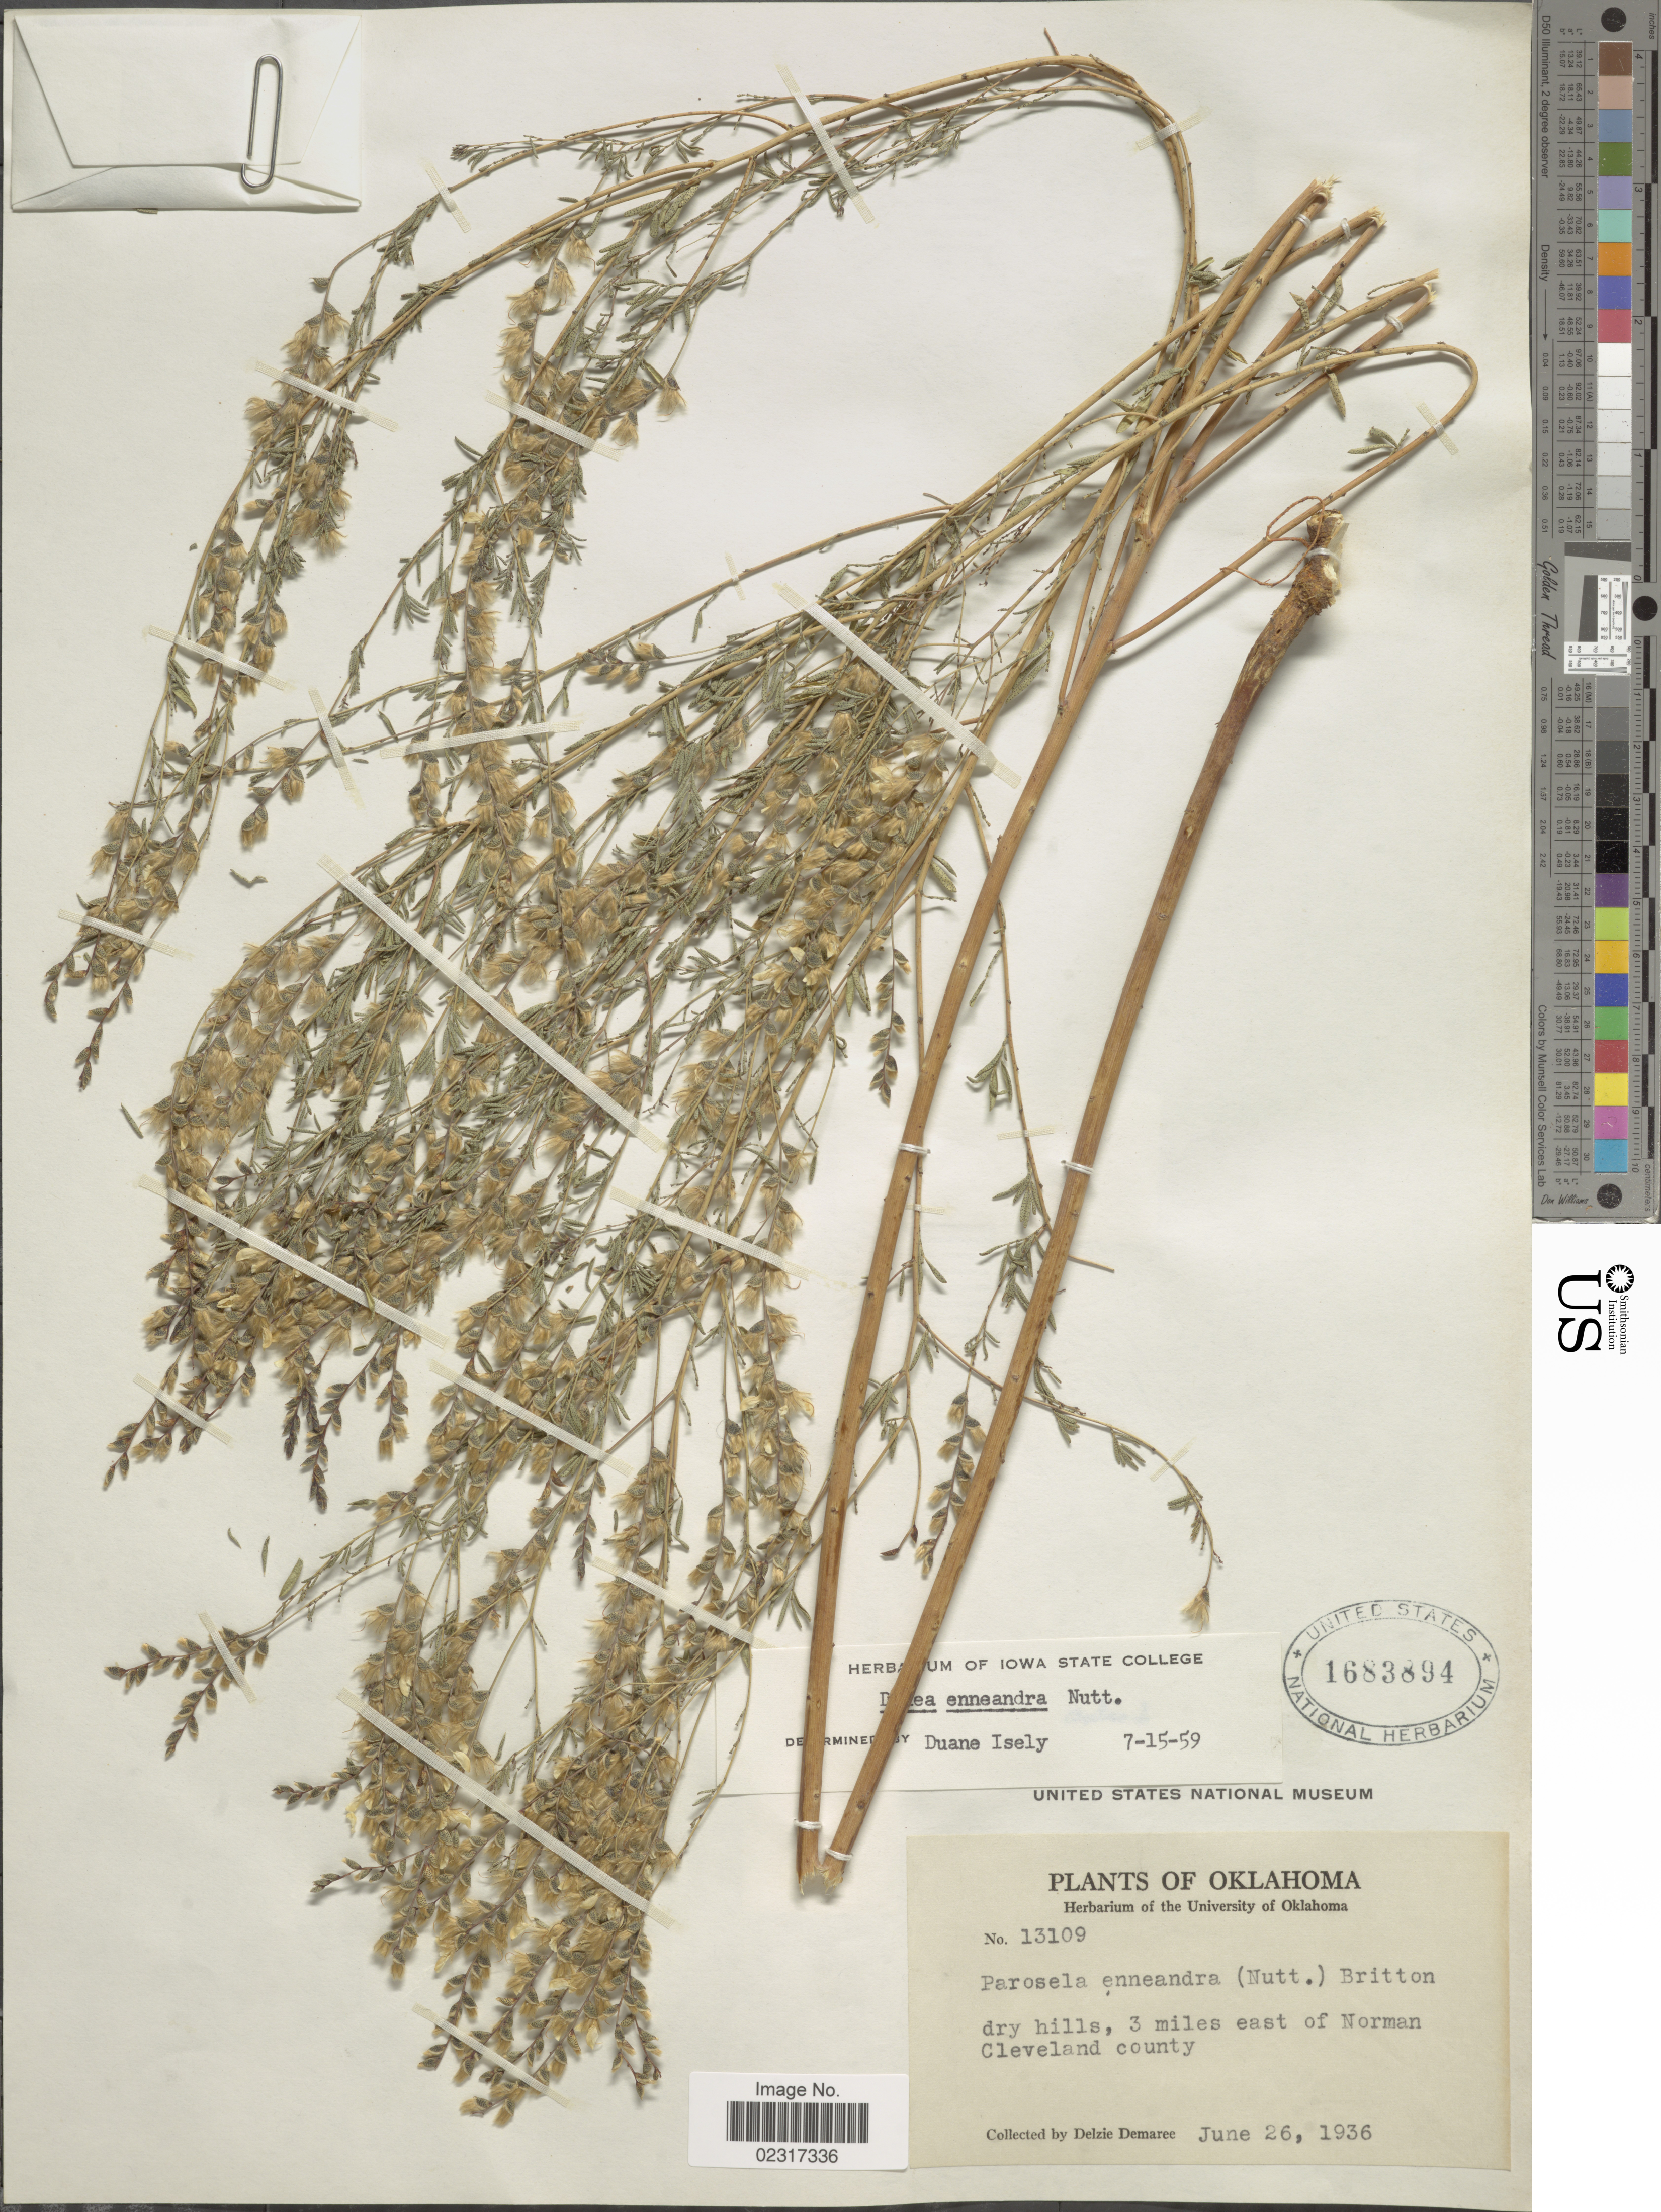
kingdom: Plantae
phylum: Tracheophyta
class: Magnoliopsida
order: Fabales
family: Fabaceae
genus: Dalea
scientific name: Dalea enneandra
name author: Nutt.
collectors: D. Demaree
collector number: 13109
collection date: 1936-06-26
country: United States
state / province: Oklahoma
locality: Dry hills, 3 miles east of Norman Cleveland county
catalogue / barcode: US 1683894